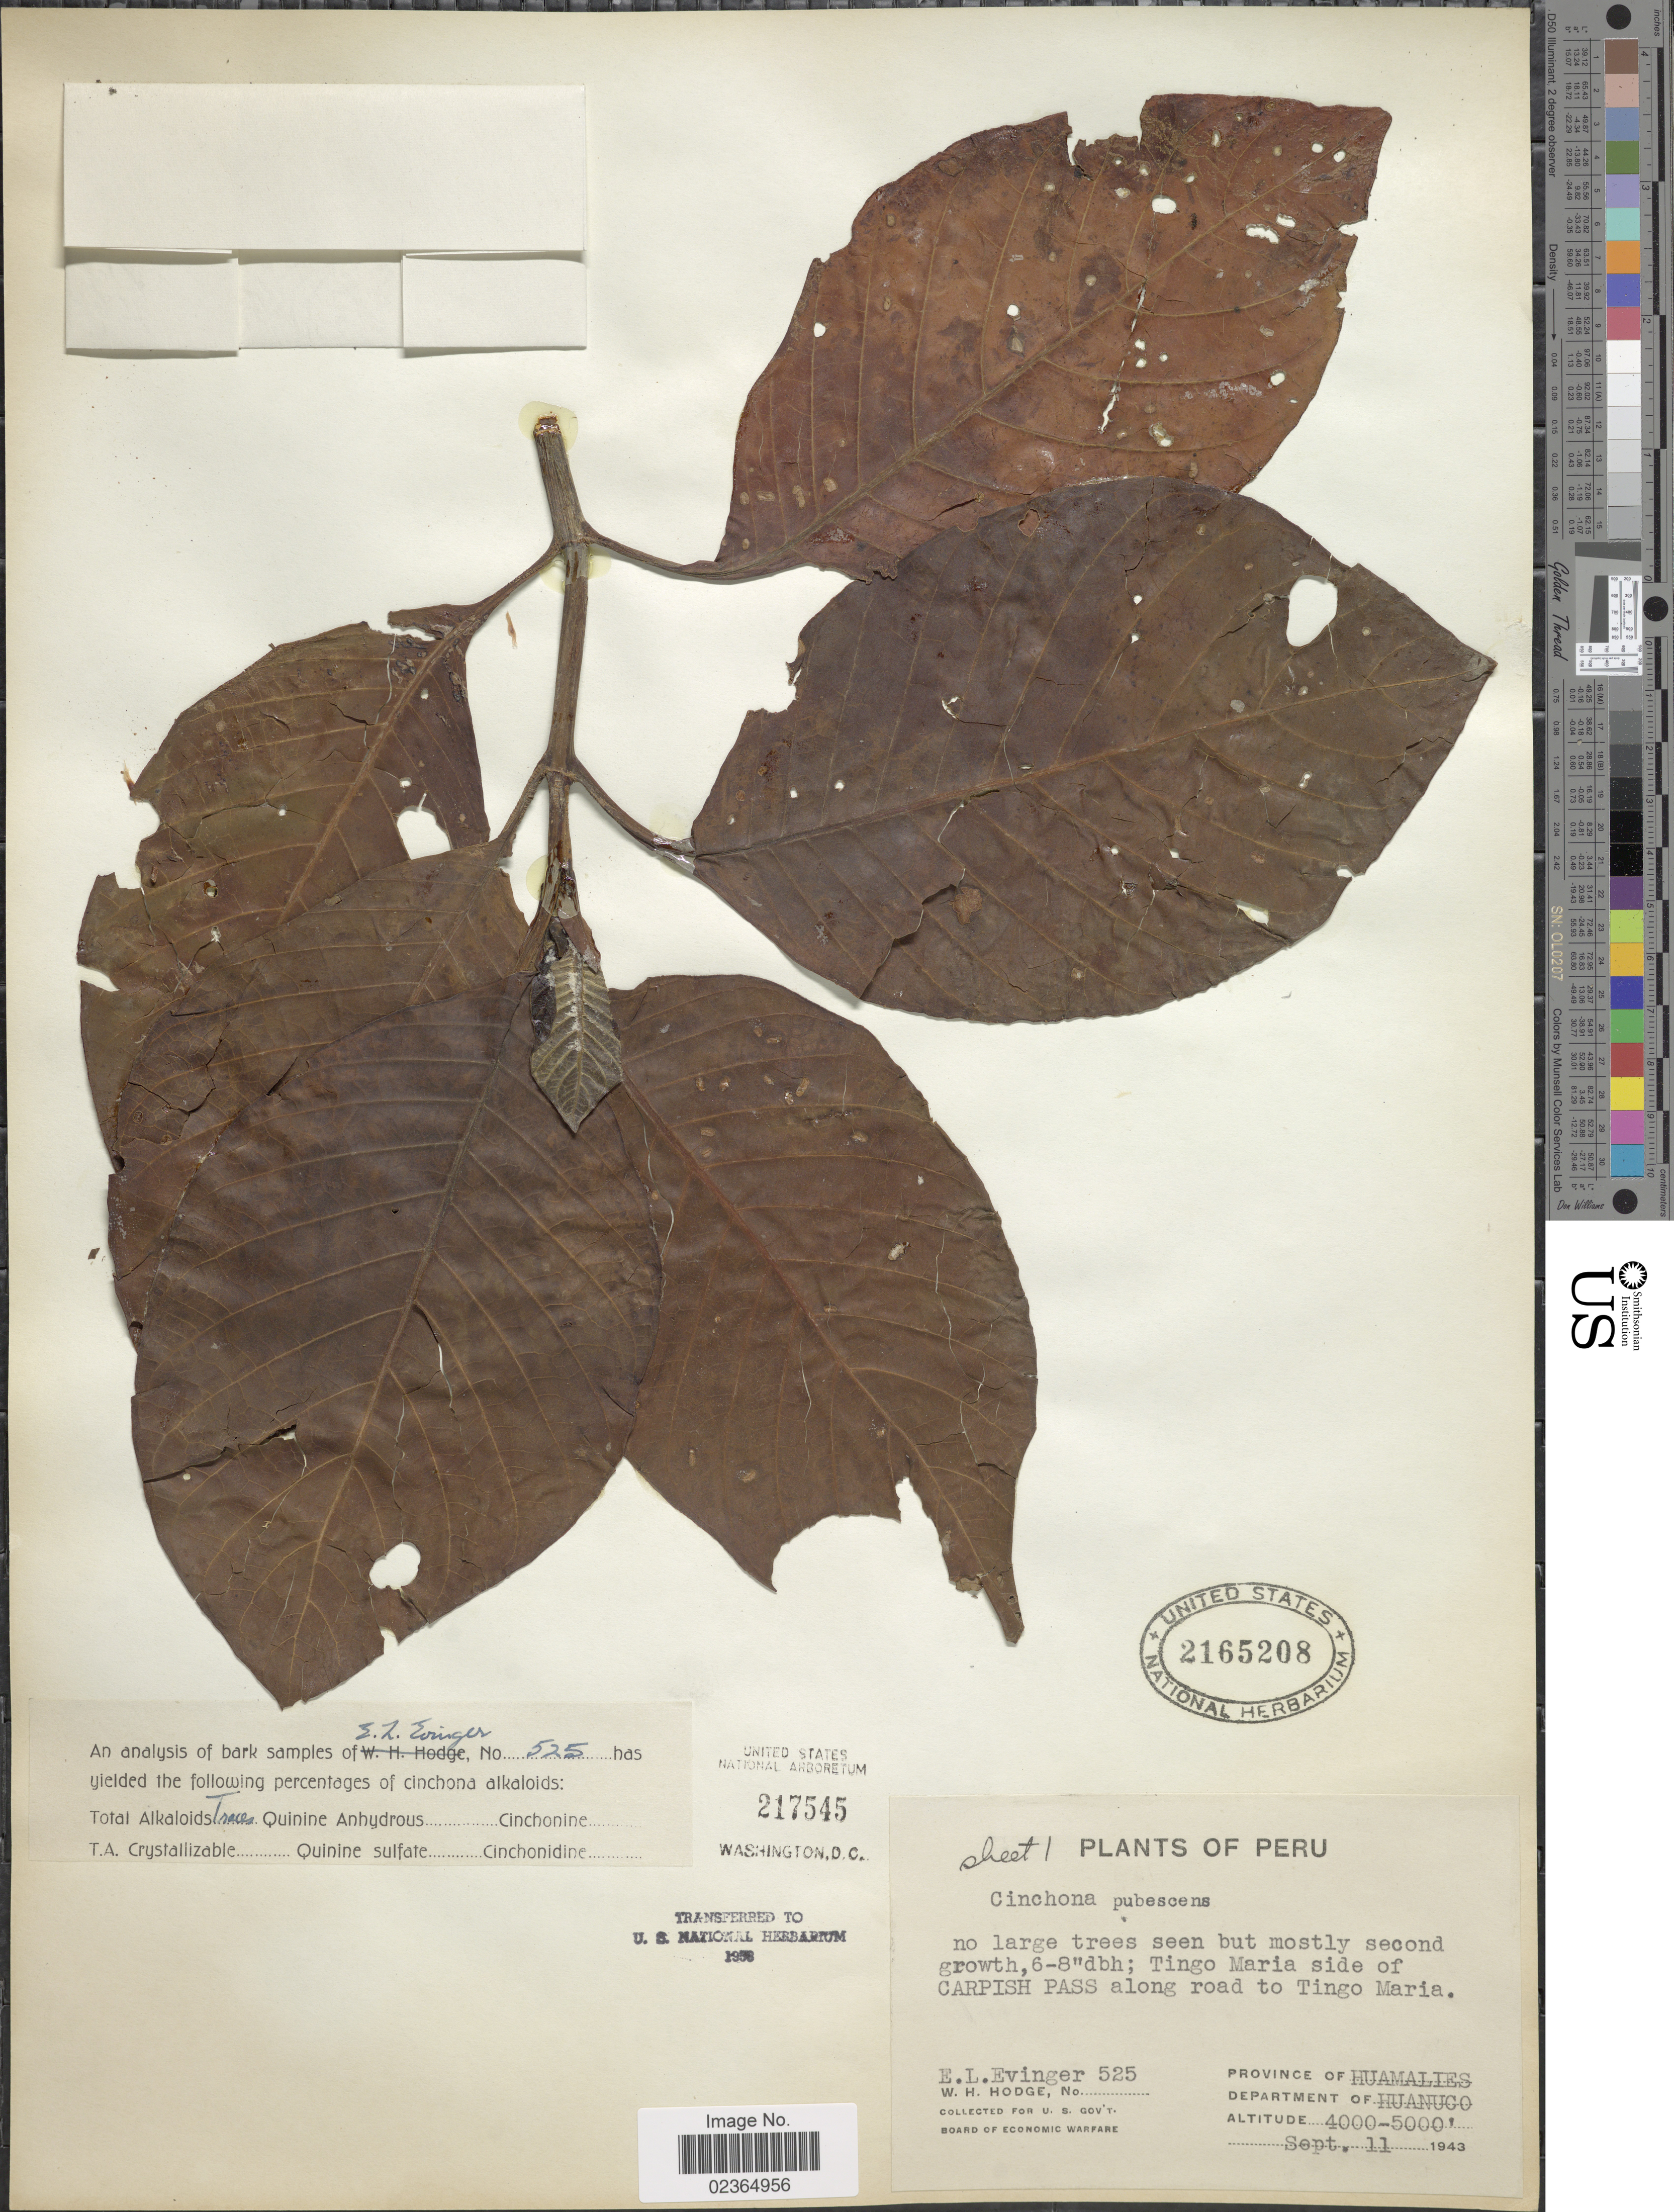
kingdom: Plantae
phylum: Tracheophyta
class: Magnoliopsida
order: Gentianales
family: Rubiaceae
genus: Cinchona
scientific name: Cinchona pubescens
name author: Vahl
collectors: E. Evinger & W. Hodge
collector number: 525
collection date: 1943-09-11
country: Peru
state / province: Huánuco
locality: Tingo Maria side of Carpish Pass along road to Tingo Maria. Province of Huamalies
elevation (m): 1219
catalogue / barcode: US 2165208